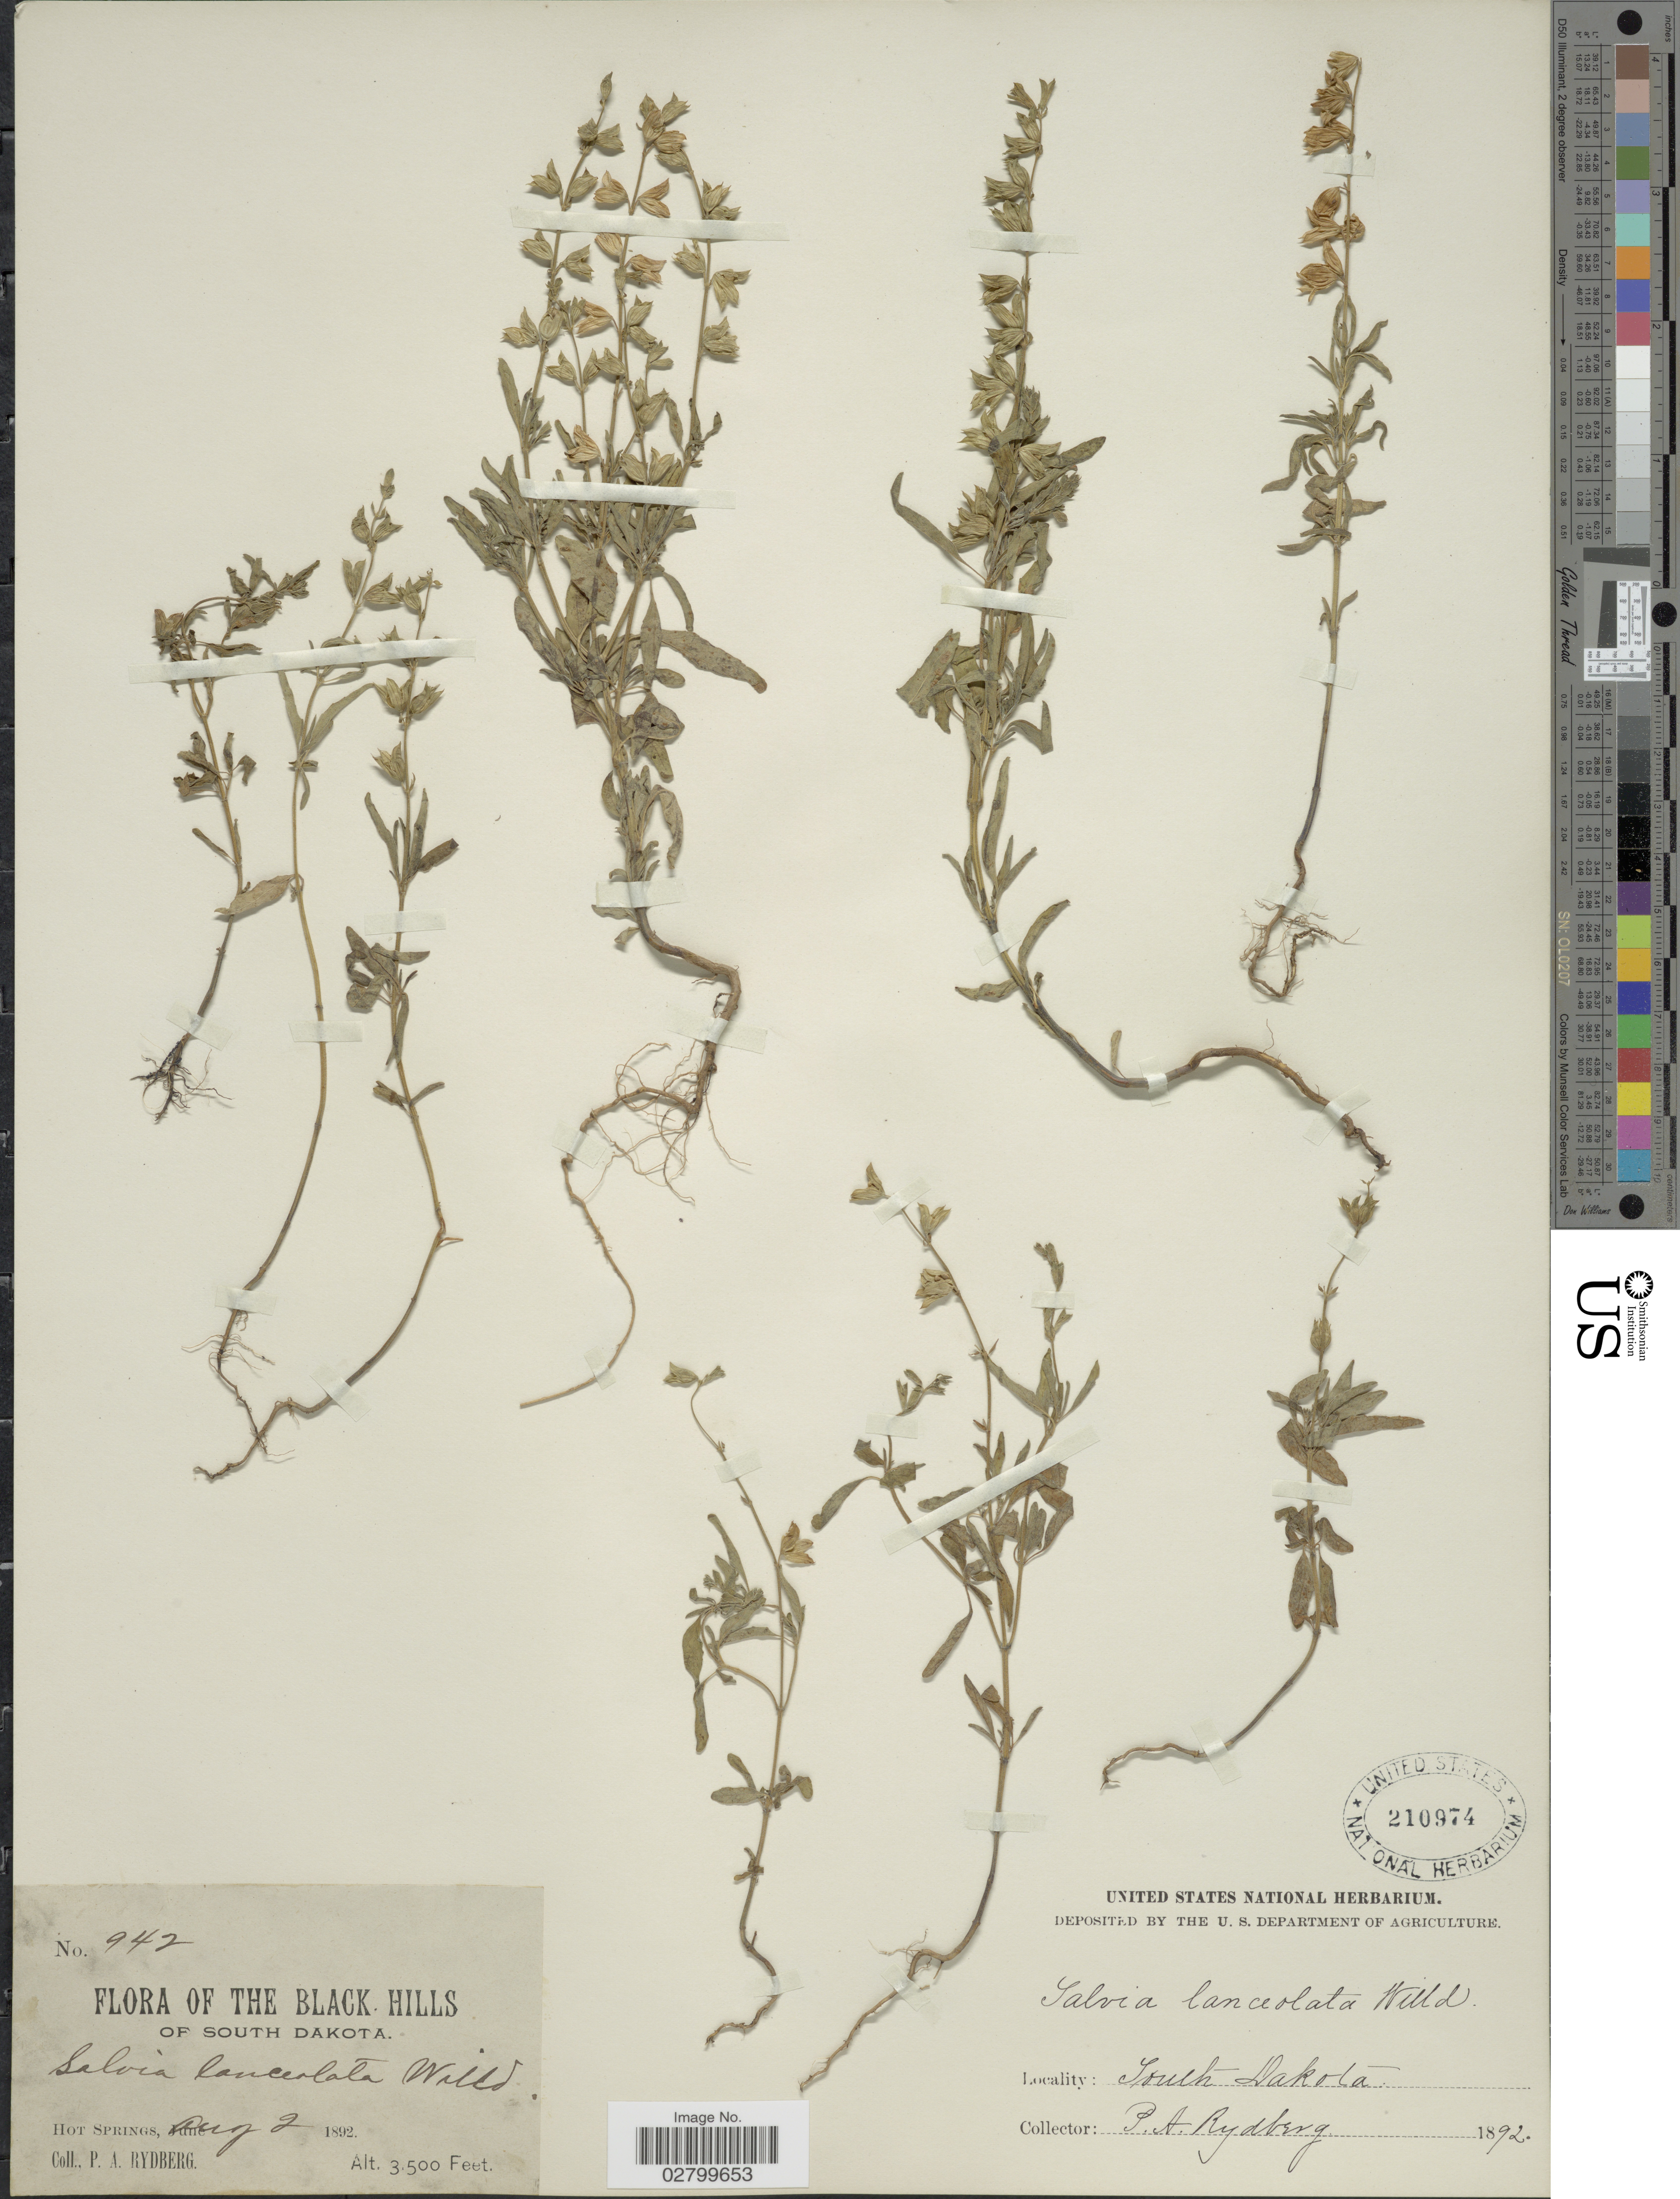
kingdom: Plantae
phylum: Tracheophyta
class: Magnoliopsida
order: Lamiales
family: Lamiaceae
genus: Salvia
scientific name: Salvia lanceolata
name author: Brouss.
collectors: P. A. Rydberg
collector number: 942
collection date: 1892-08-02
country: United States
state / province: South Dakota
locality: Black Hills of South Dakota. Hot Springs.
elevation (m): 1067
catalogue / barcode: US 210974